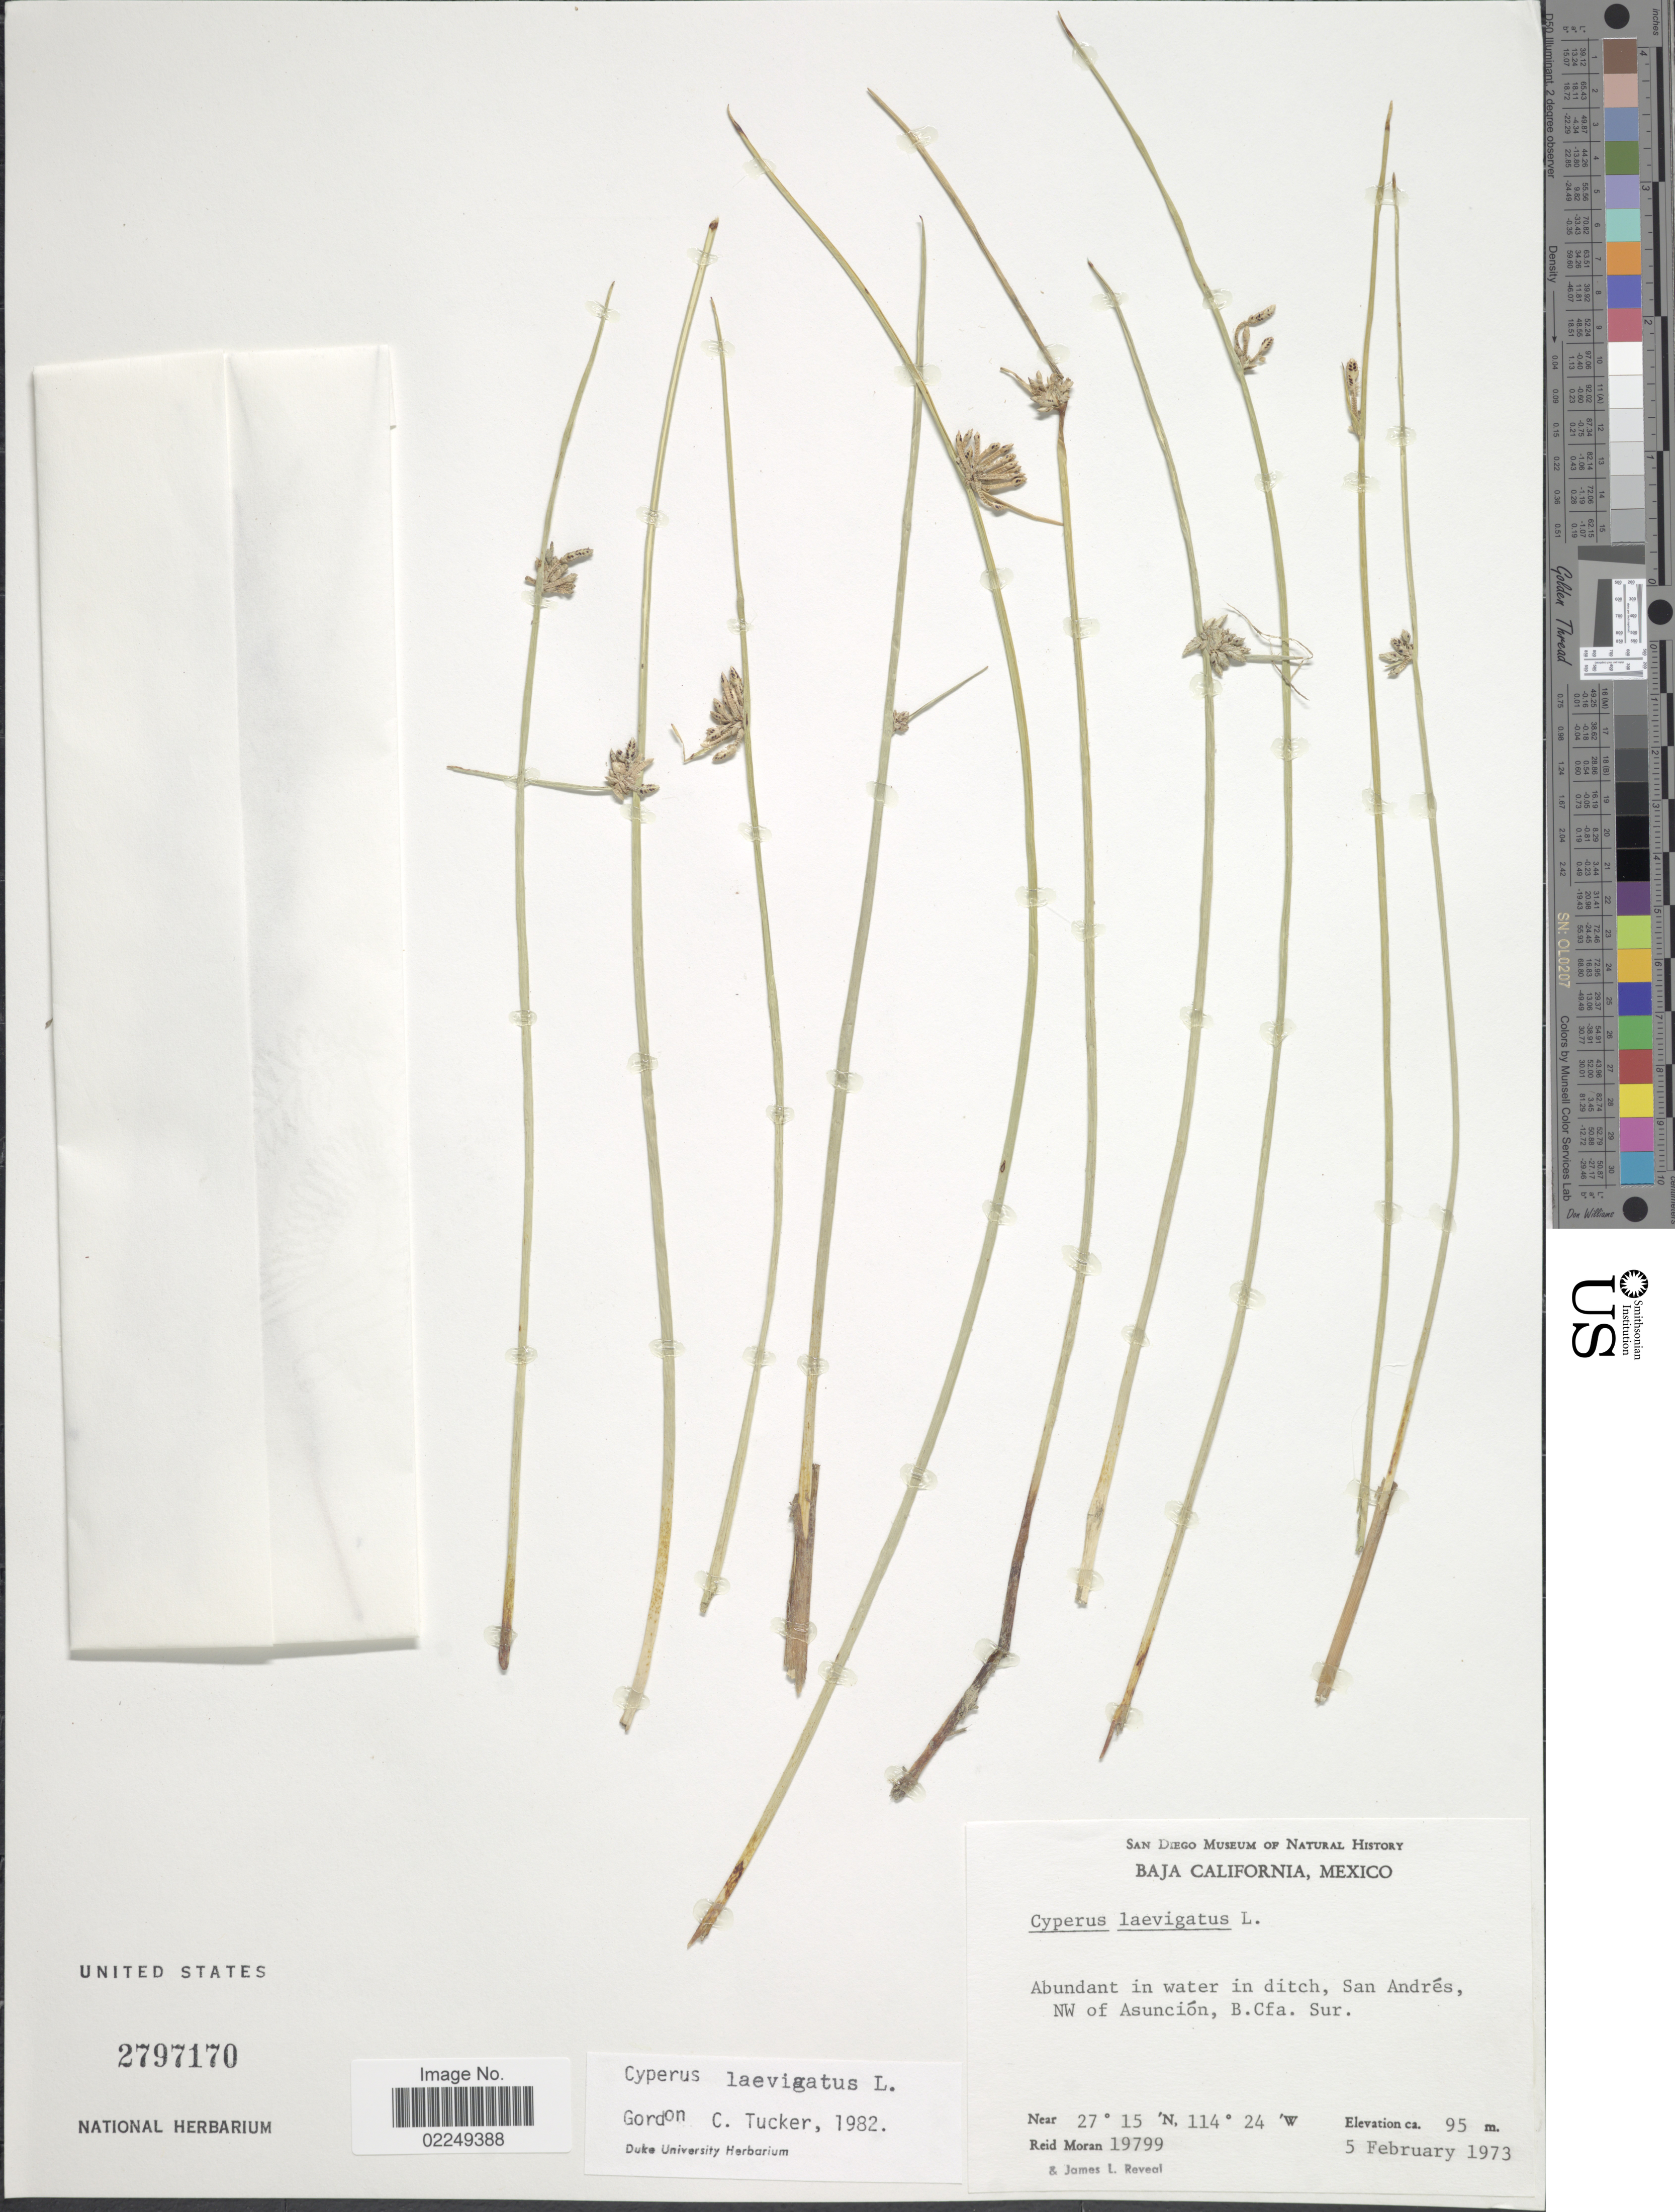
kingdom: Plantae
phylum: Tracheophyta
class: Liliopsida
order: Poales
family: Cyperaceae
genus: Cyperus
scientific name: Cyperus laevigatus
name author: L.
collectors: R. V. Moran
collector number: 19799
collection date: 1973-02-05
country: Mexico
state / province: Baja California Sur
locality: Baja California, Mexico, Abundant in water in ditch, San Andres, NW of Asuncion, B.Cfa. Sur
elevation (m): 95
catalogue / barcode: US 2797170